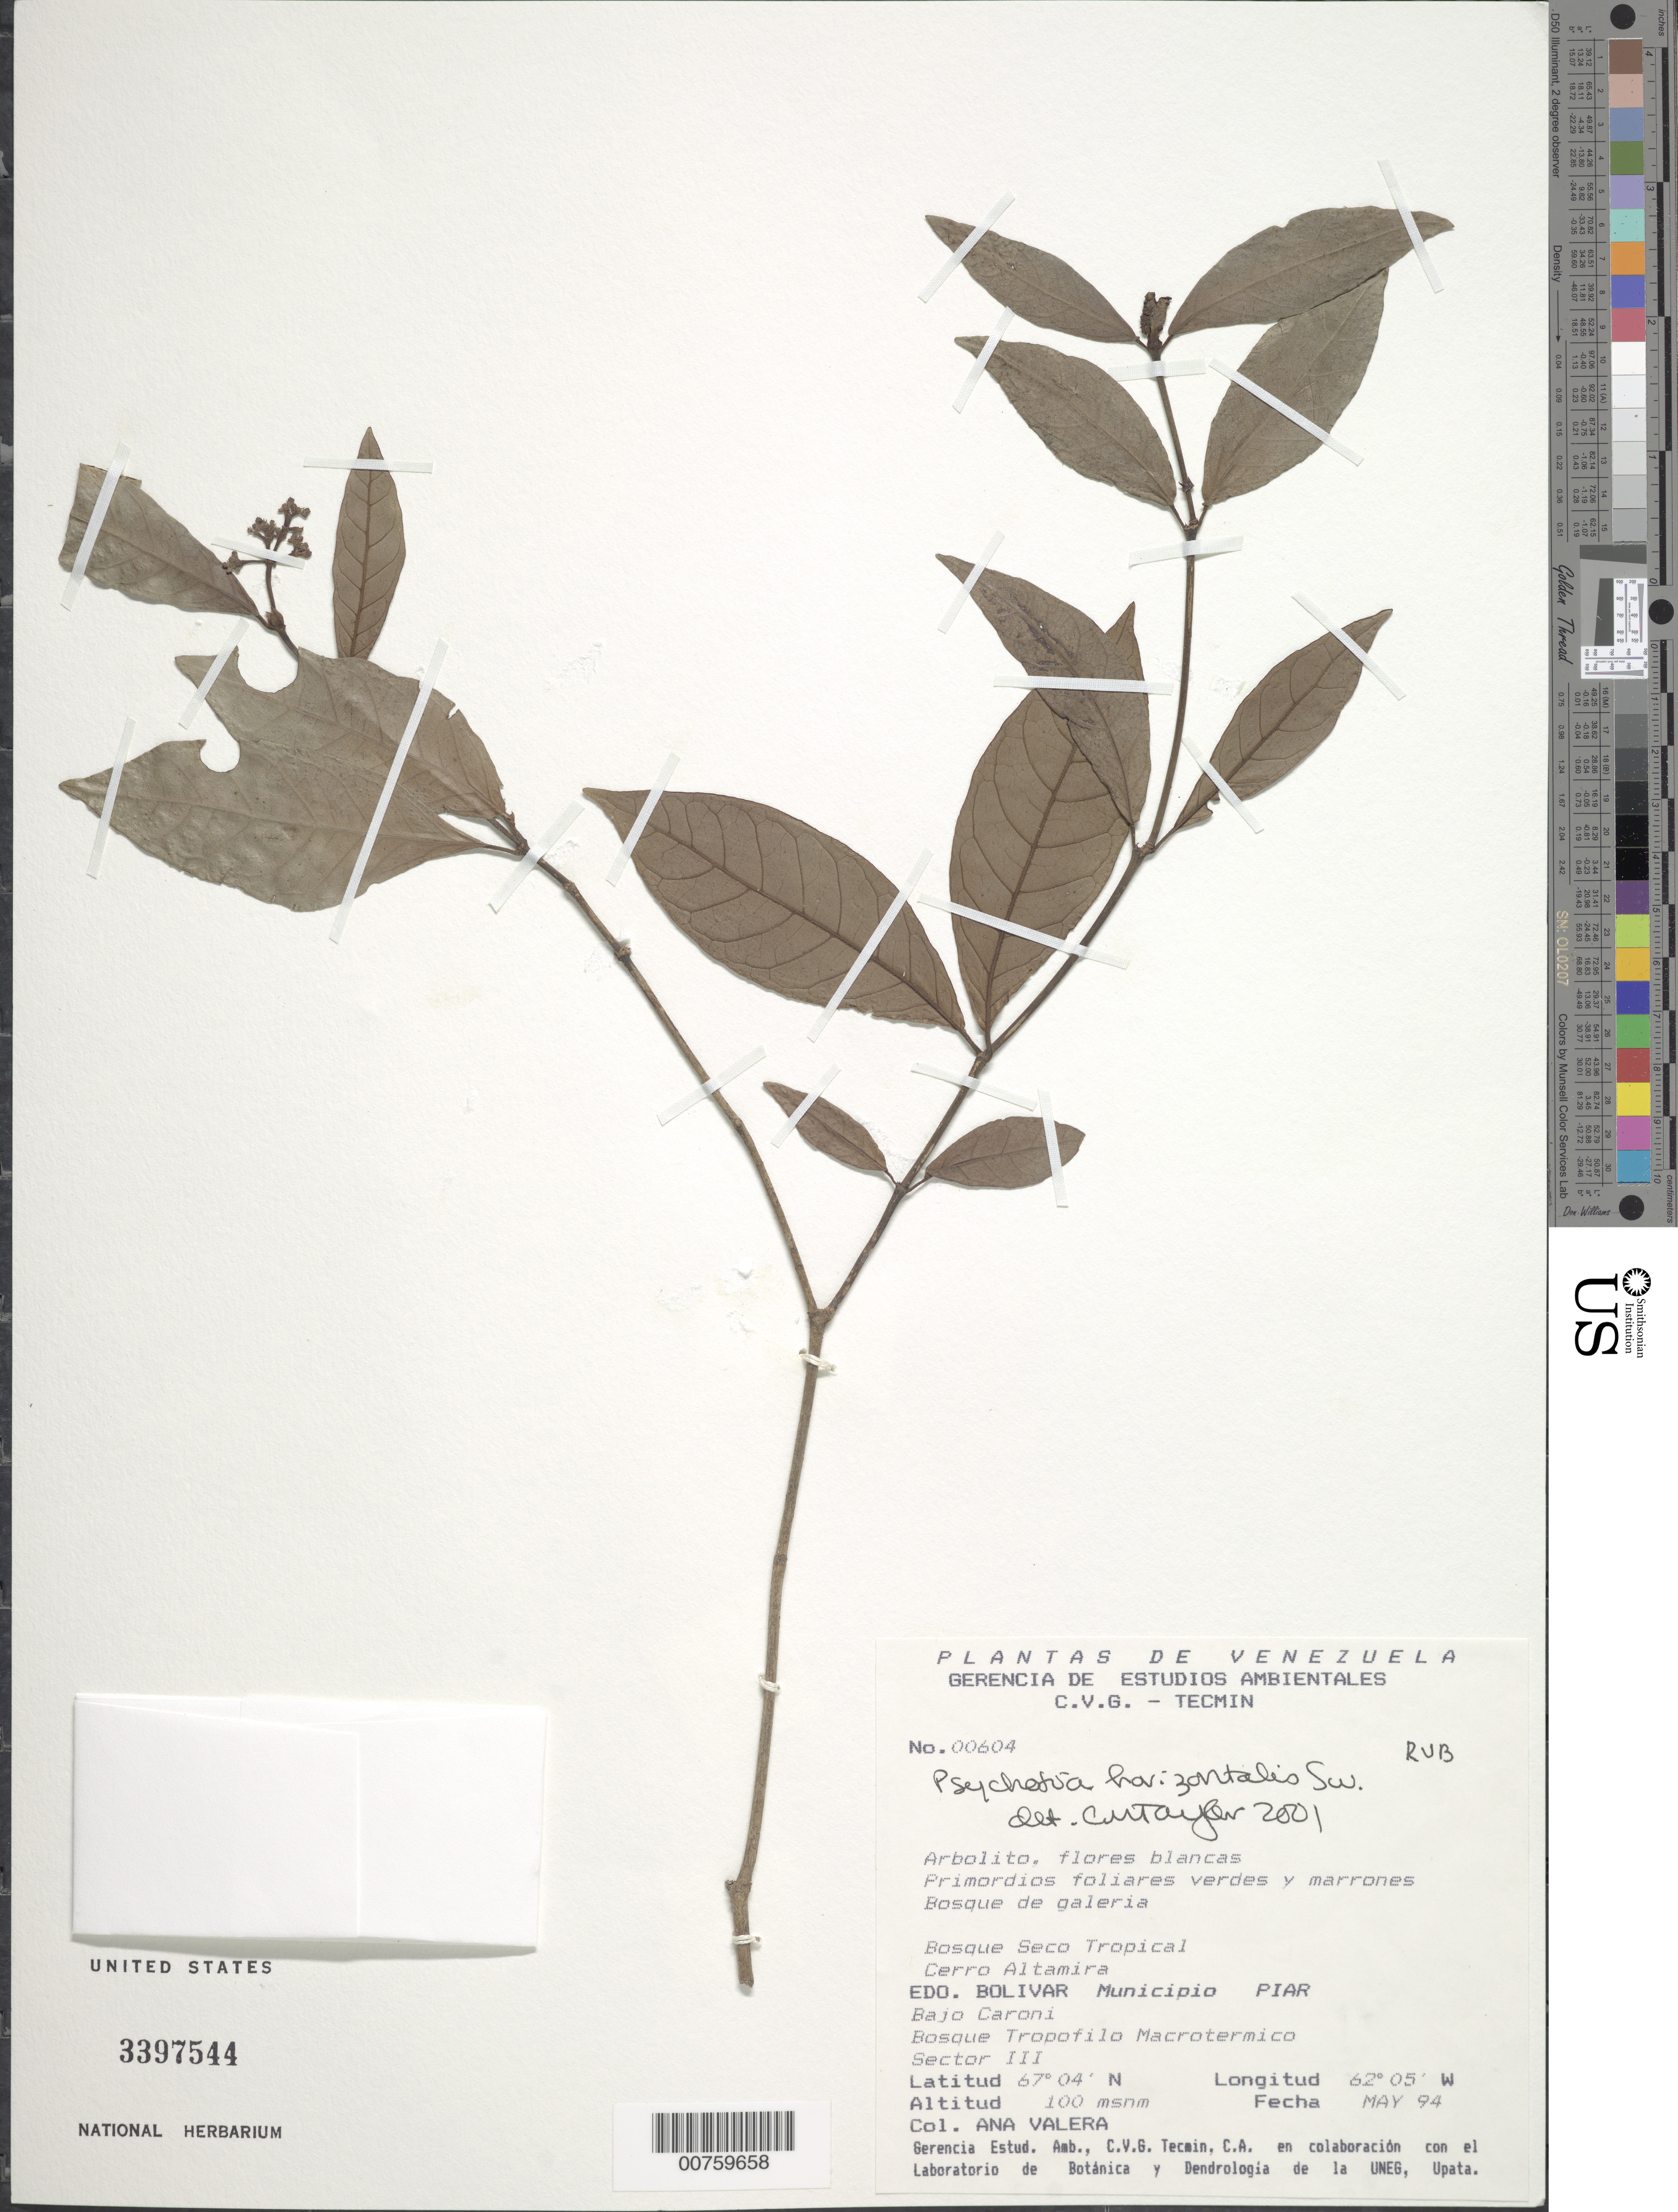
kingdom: Plantae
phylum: Tracheophyta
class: Magnoliopsida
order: Gentianales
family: Rubiaceae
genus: Psychotria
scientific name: Psychotria horizontalis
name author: Sw.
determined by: Taylor, Charlotte M.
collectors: A. Valera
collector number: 604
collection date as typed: May-94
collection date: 1994-05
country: Venezuela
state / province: Bolívar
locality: Mun. Piar, Bajo Caroní; Cerro Altamira - Guajillal, Sector III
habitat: Bosque seco tropical; bosque tropofilo macrotermico; bosque de galeria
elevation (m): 100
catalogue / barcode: US 3397544